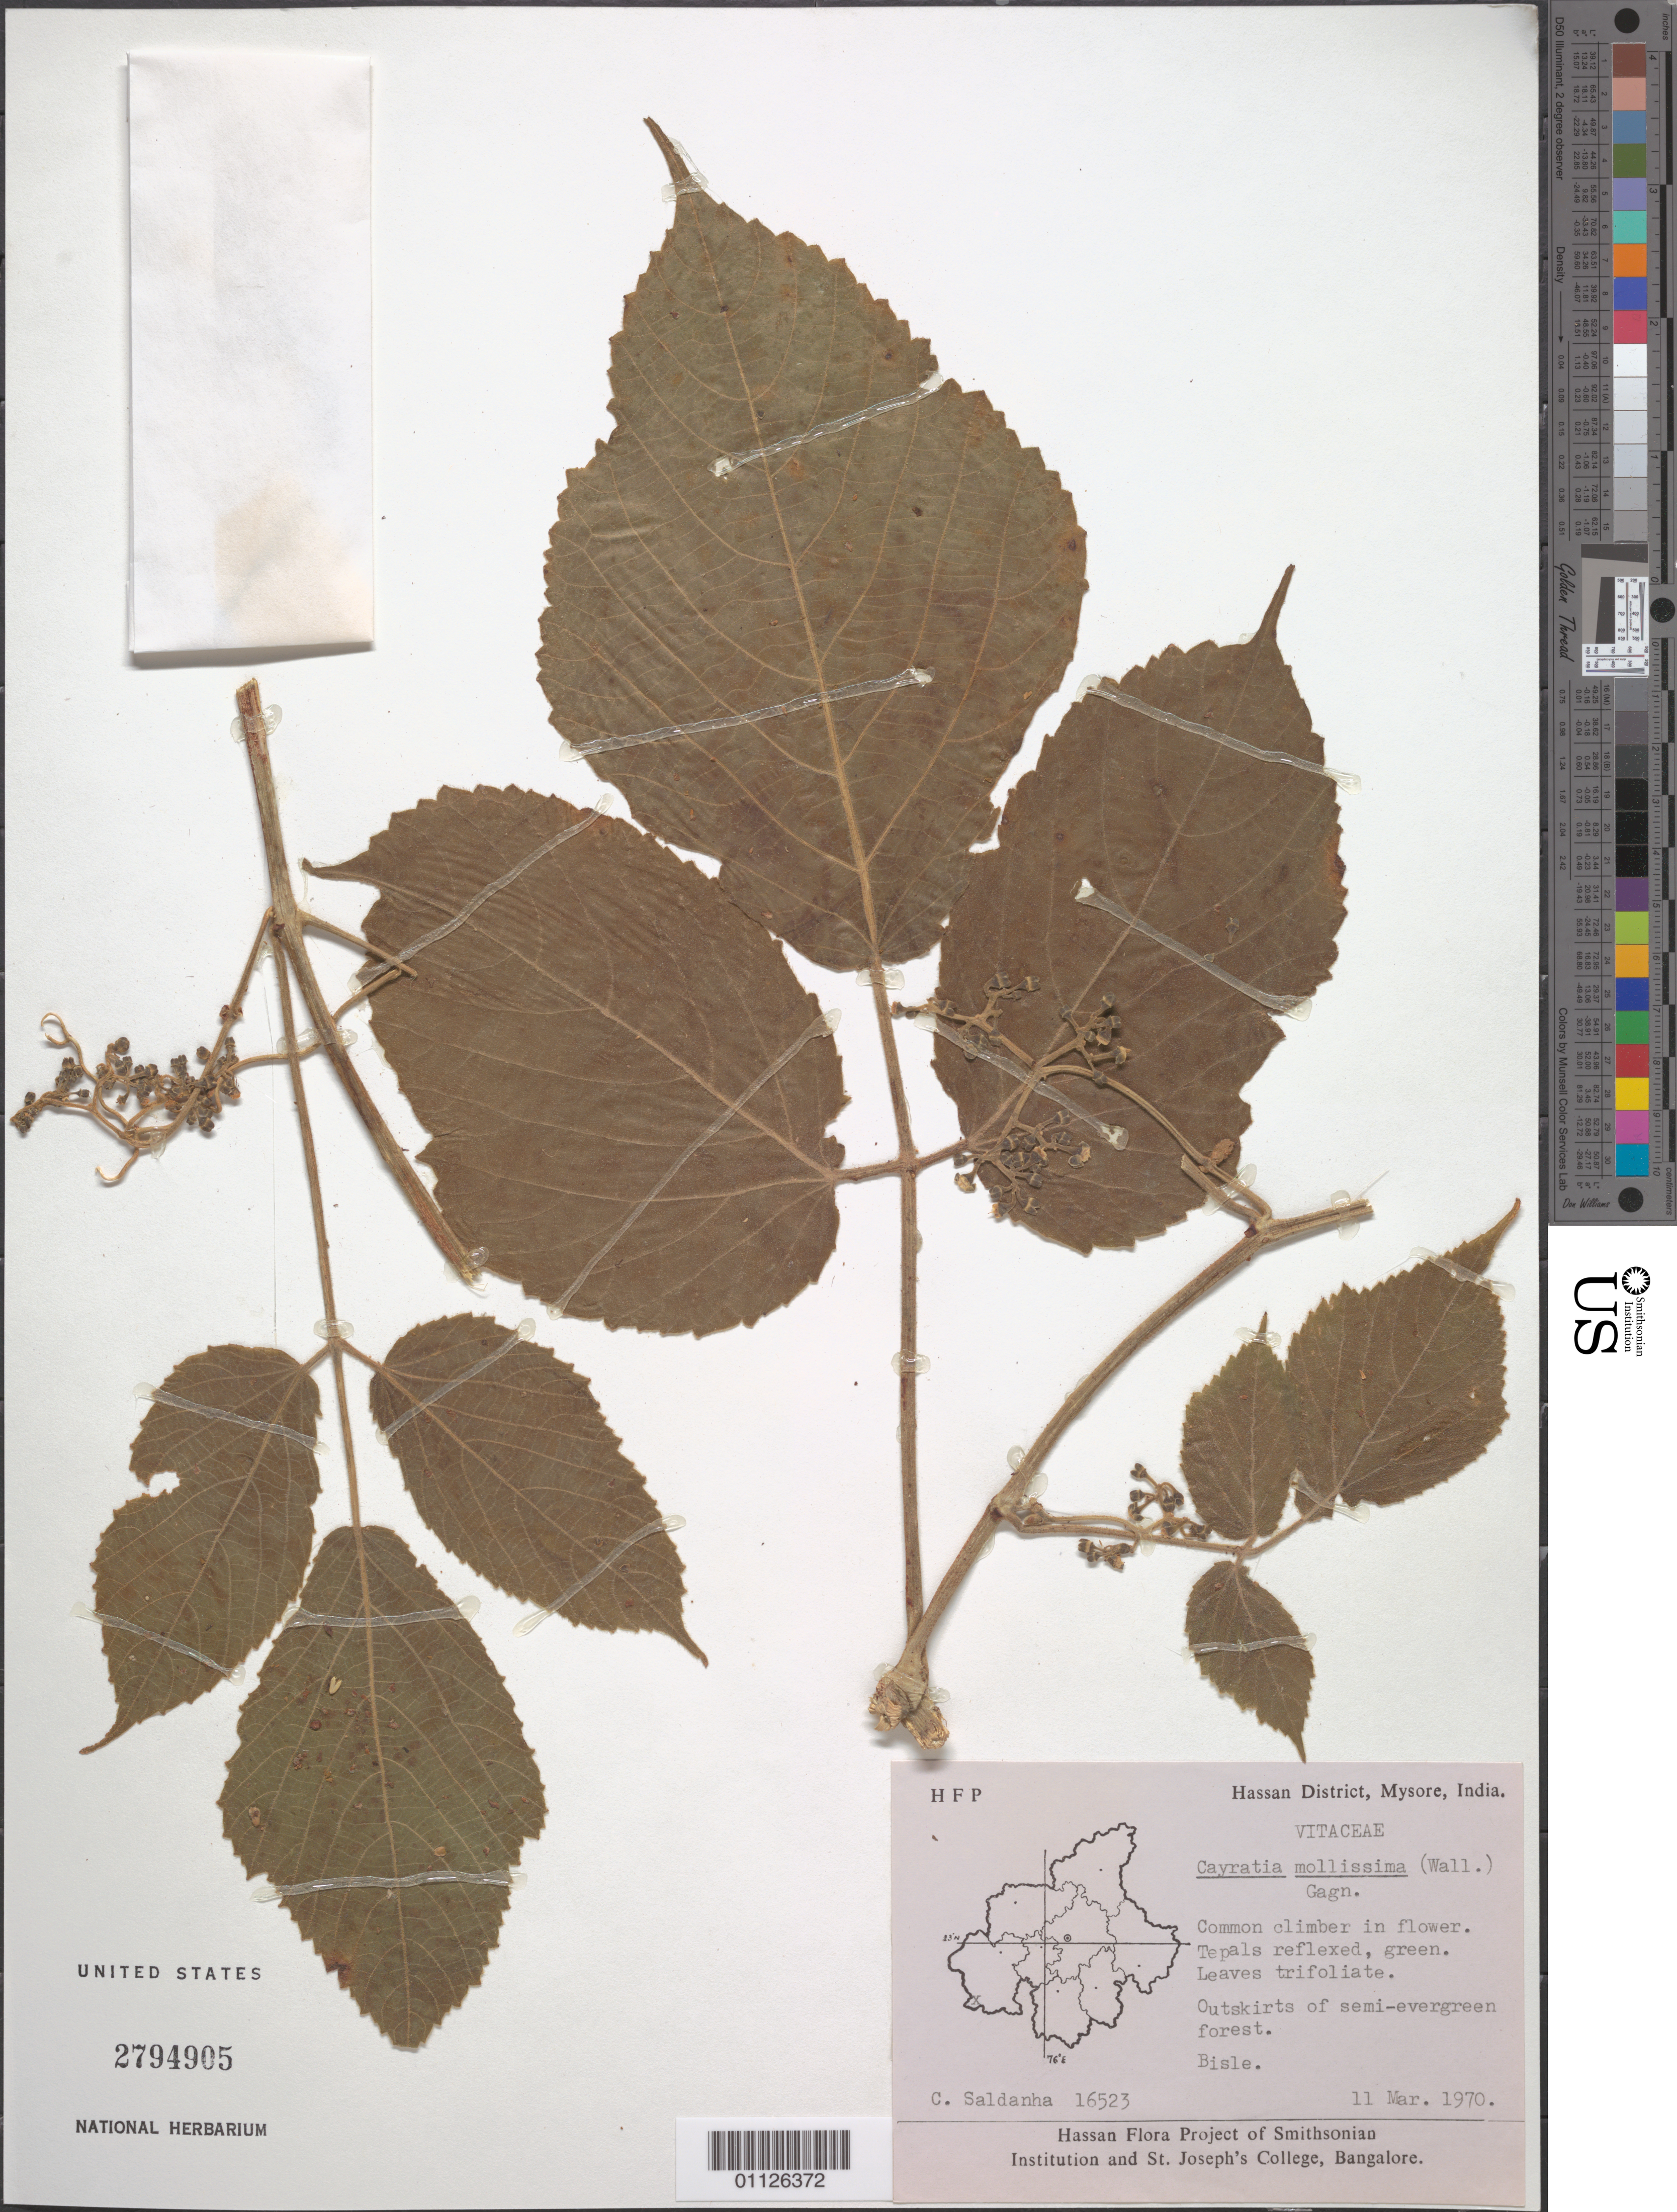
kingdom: Plantae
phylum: Tracheophyta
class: Magnoliopsida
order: Vitales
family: Vitaceae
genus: Cayratia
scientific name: Cayratia mollissima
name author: (A. Wall) Gagnep.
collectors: C. J. Saldanha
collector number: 16523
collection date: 1970-03-11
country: India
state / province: Karnataka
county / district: Mysore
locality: Bisle.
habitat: Common climber. outskirts of semi-evergreen forest.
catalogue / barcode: US 2794905